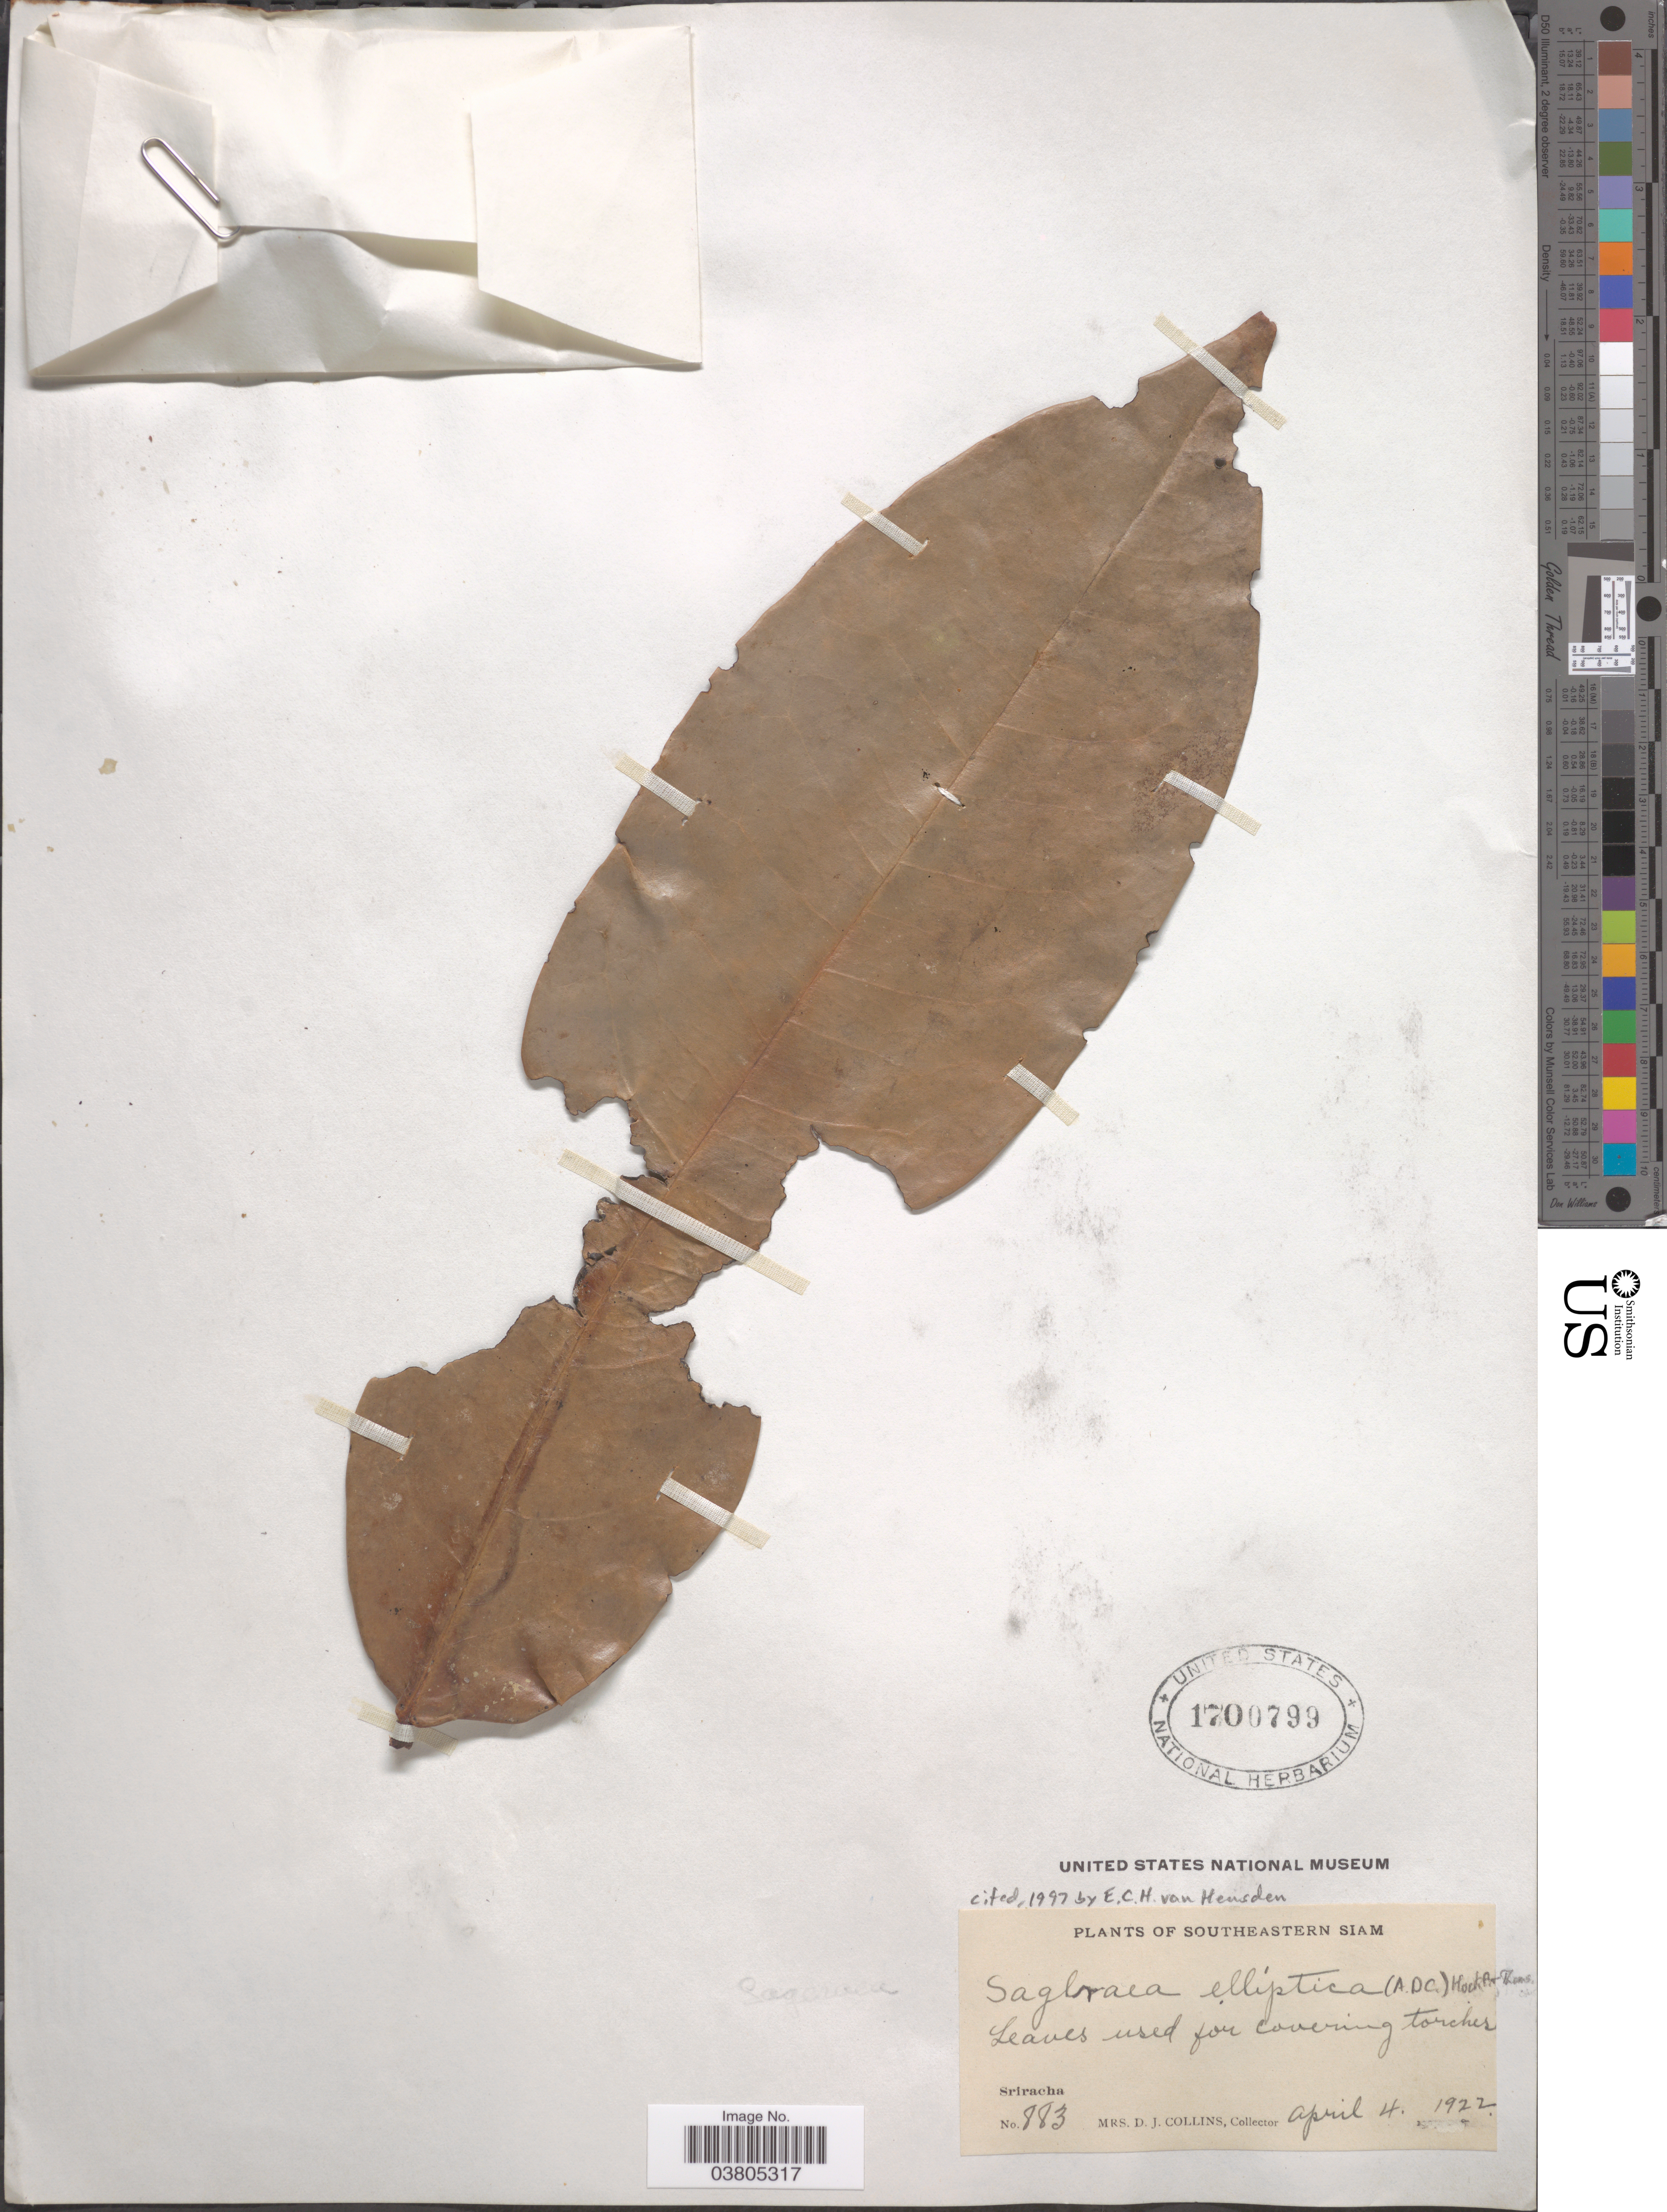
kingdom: Plantae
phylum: Tracheophyta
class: Magnoliopsida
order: Magnoliales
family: Annonaceae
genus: Sageraea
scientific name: Sageraea elliptica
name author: (A. DC.) Hook. f. & Thomson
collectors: Mrs. D. J. Collins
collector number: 883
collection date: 1922-04-04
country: Thailand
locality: Southeastern Siam. Sriracha.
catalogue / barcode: US 1700799